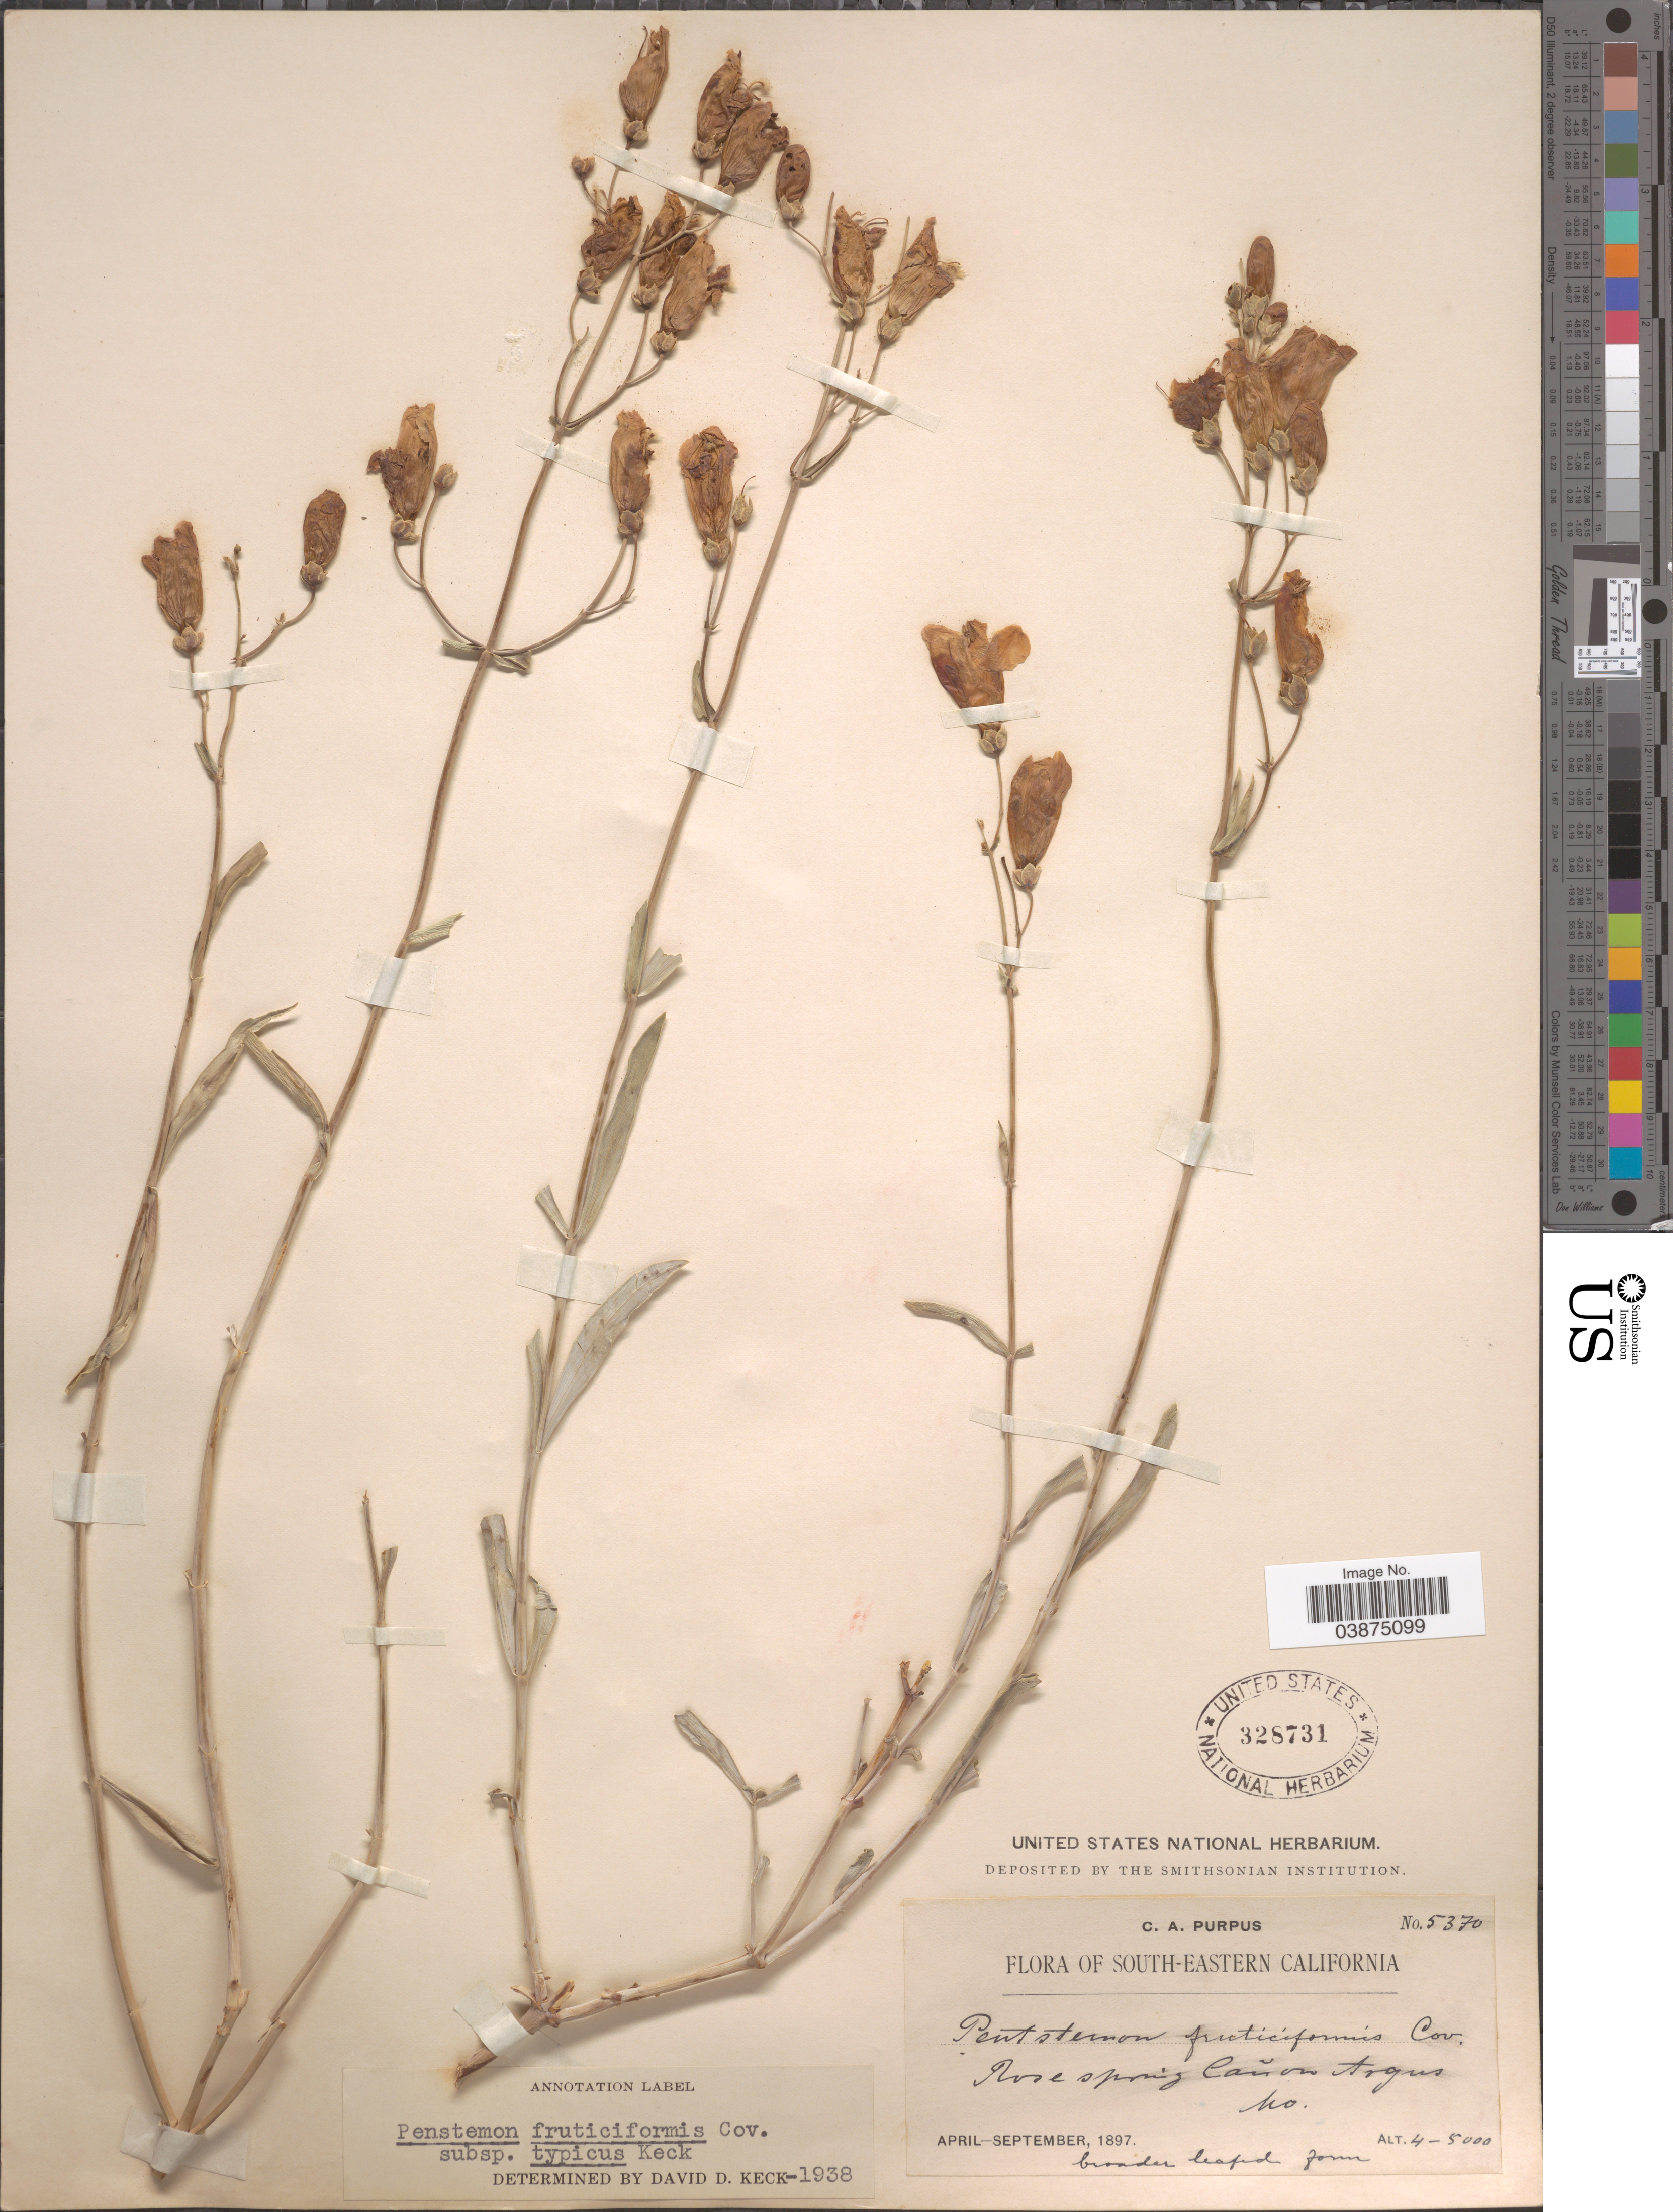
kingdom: Plantae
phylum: Tracheophyta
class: Magnoliopsida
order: Lamiales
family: Plantaginaceae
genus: Penstemon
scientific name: Penstemon fruticiformis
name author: Coville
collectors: C. A. Purpus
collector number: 5370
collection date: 1897-04/1897-09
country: United States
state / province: California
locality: South-Eastern California. Rose spring Cañon Argus Mo.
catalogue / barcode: US 328731